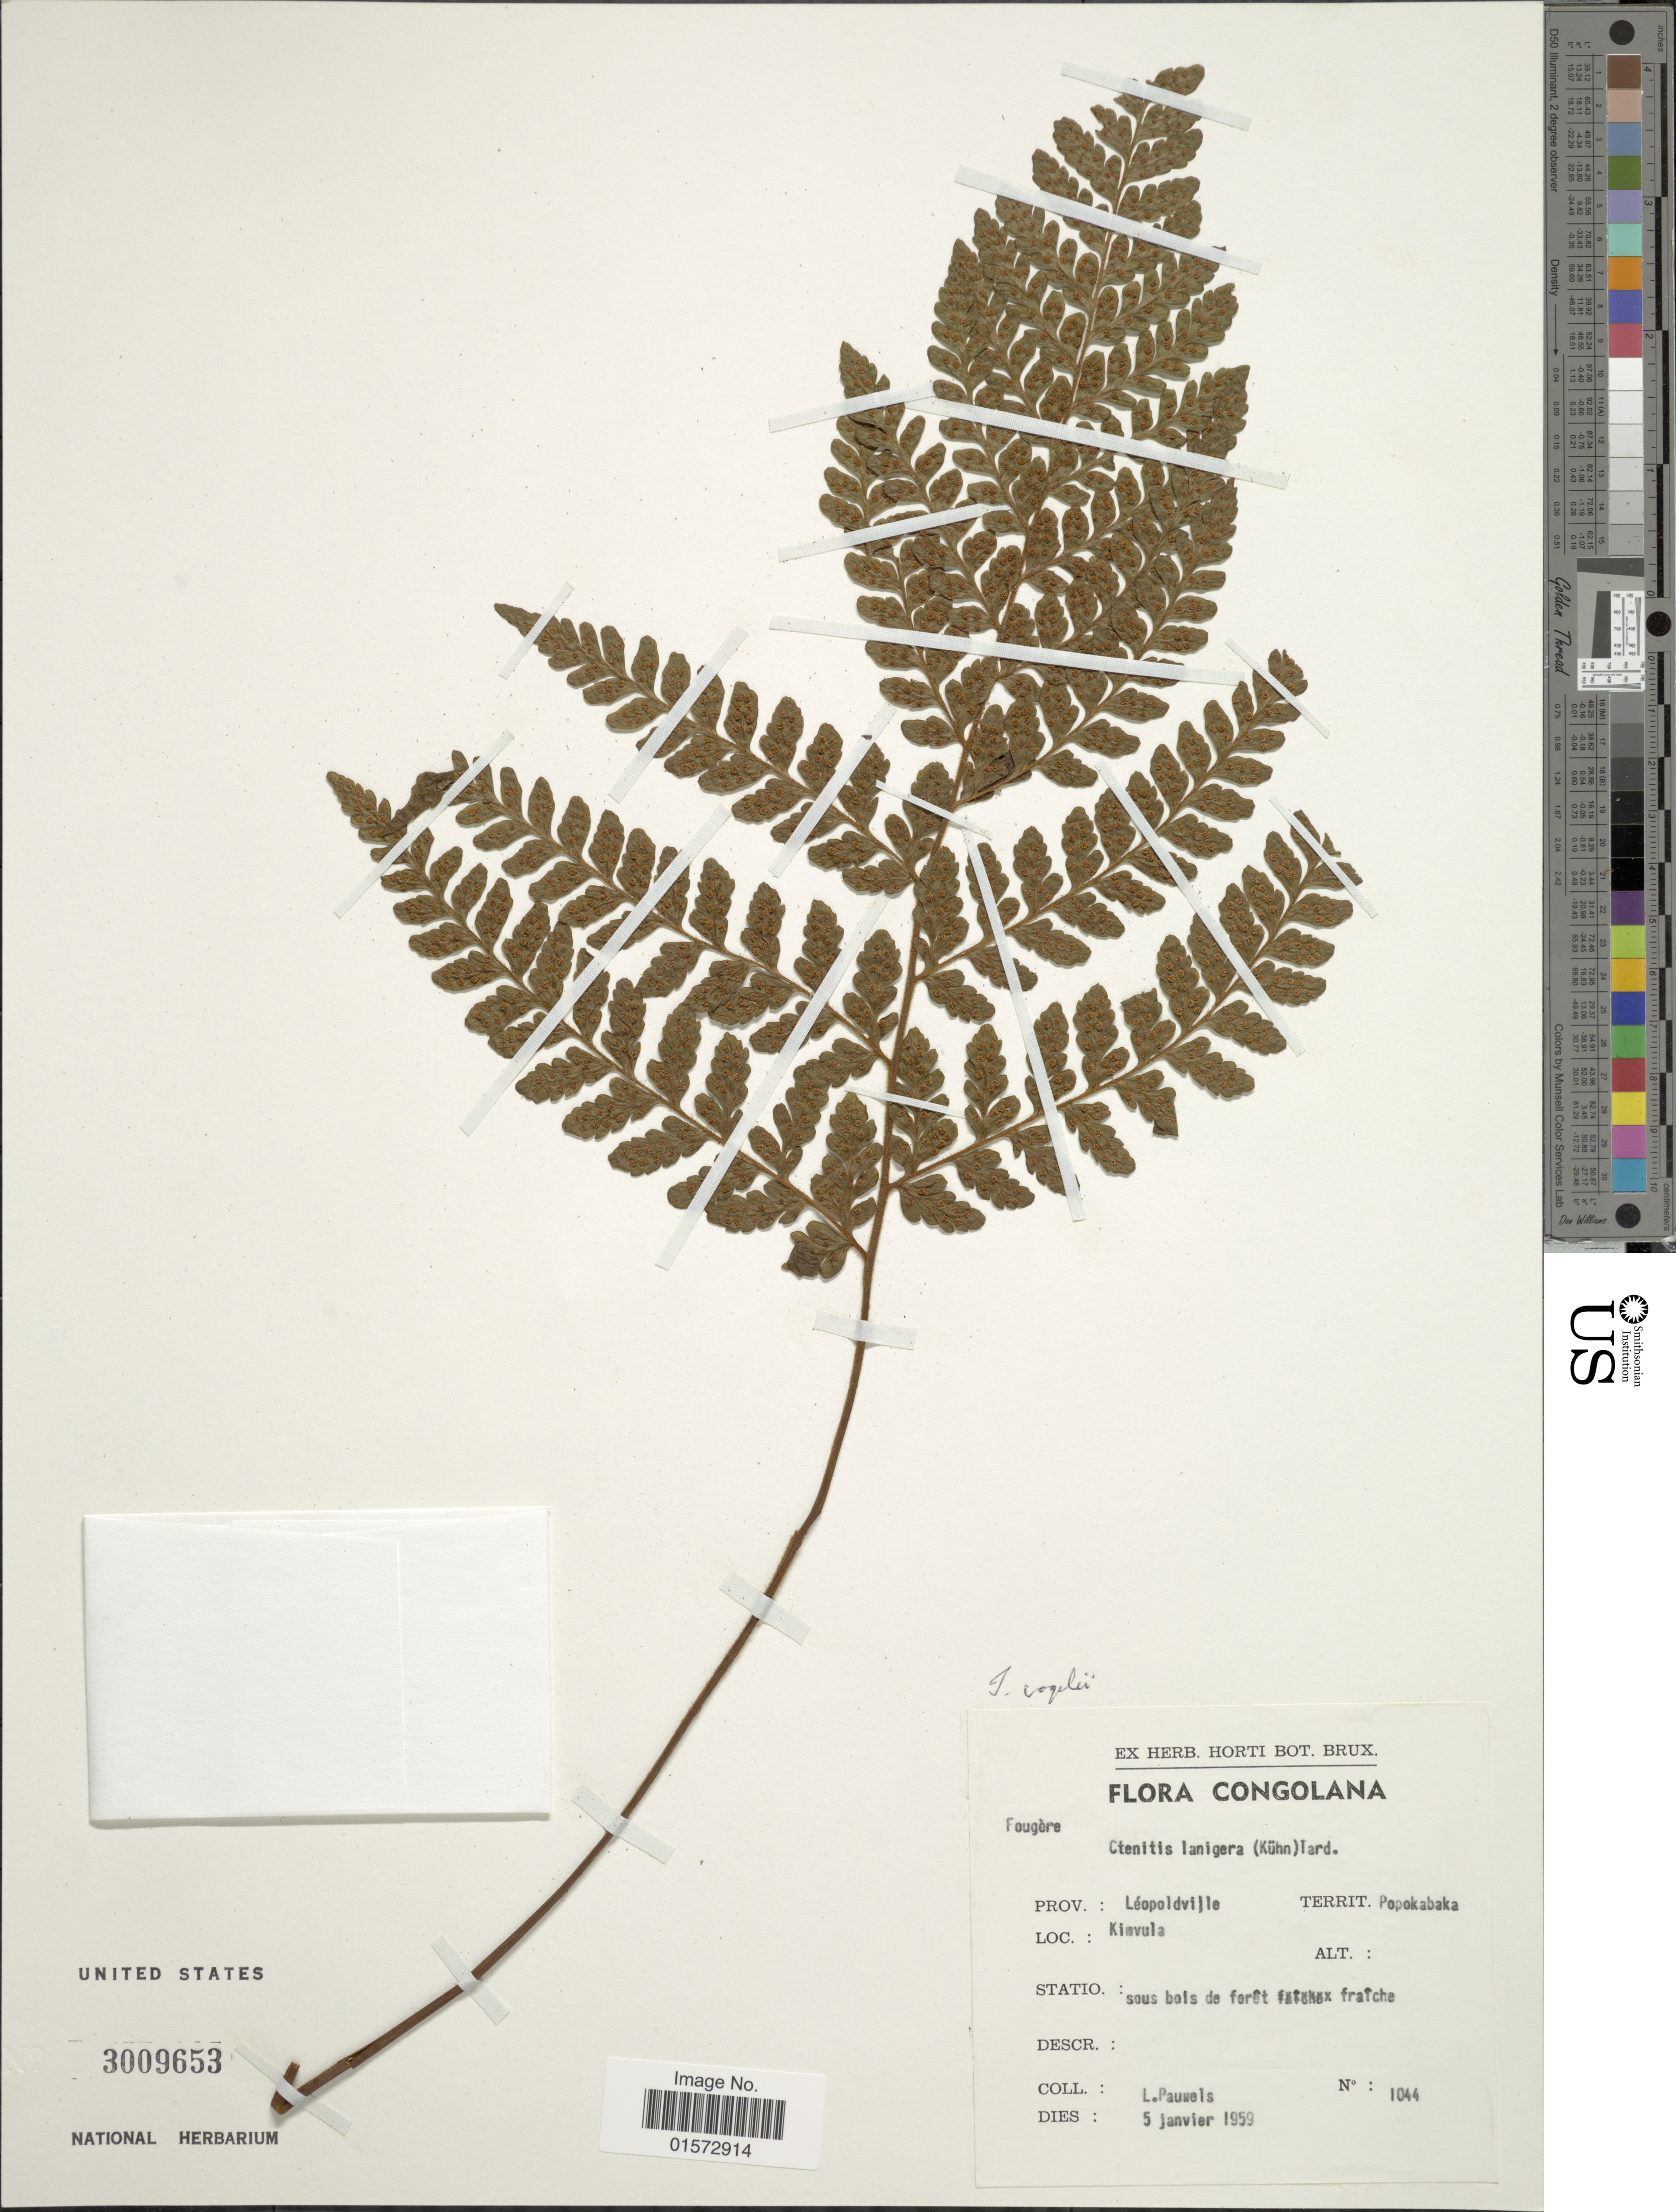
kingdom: Plantae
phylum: Tracheophyta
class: Polypodiopsida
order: Polypodiales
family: Tectariaceae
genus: Triplophyllum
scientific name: Triplophyllum vogelii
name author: (Hook.)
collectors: L. Pauwels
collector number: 1044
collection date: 1959-01-05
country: Congo, Democratic Republic of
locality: Congolana, Prov.: Léopoldville, Territ. Popokabakka, Kimvula, sous bois de forêt fraîche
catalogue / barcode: US 3009653